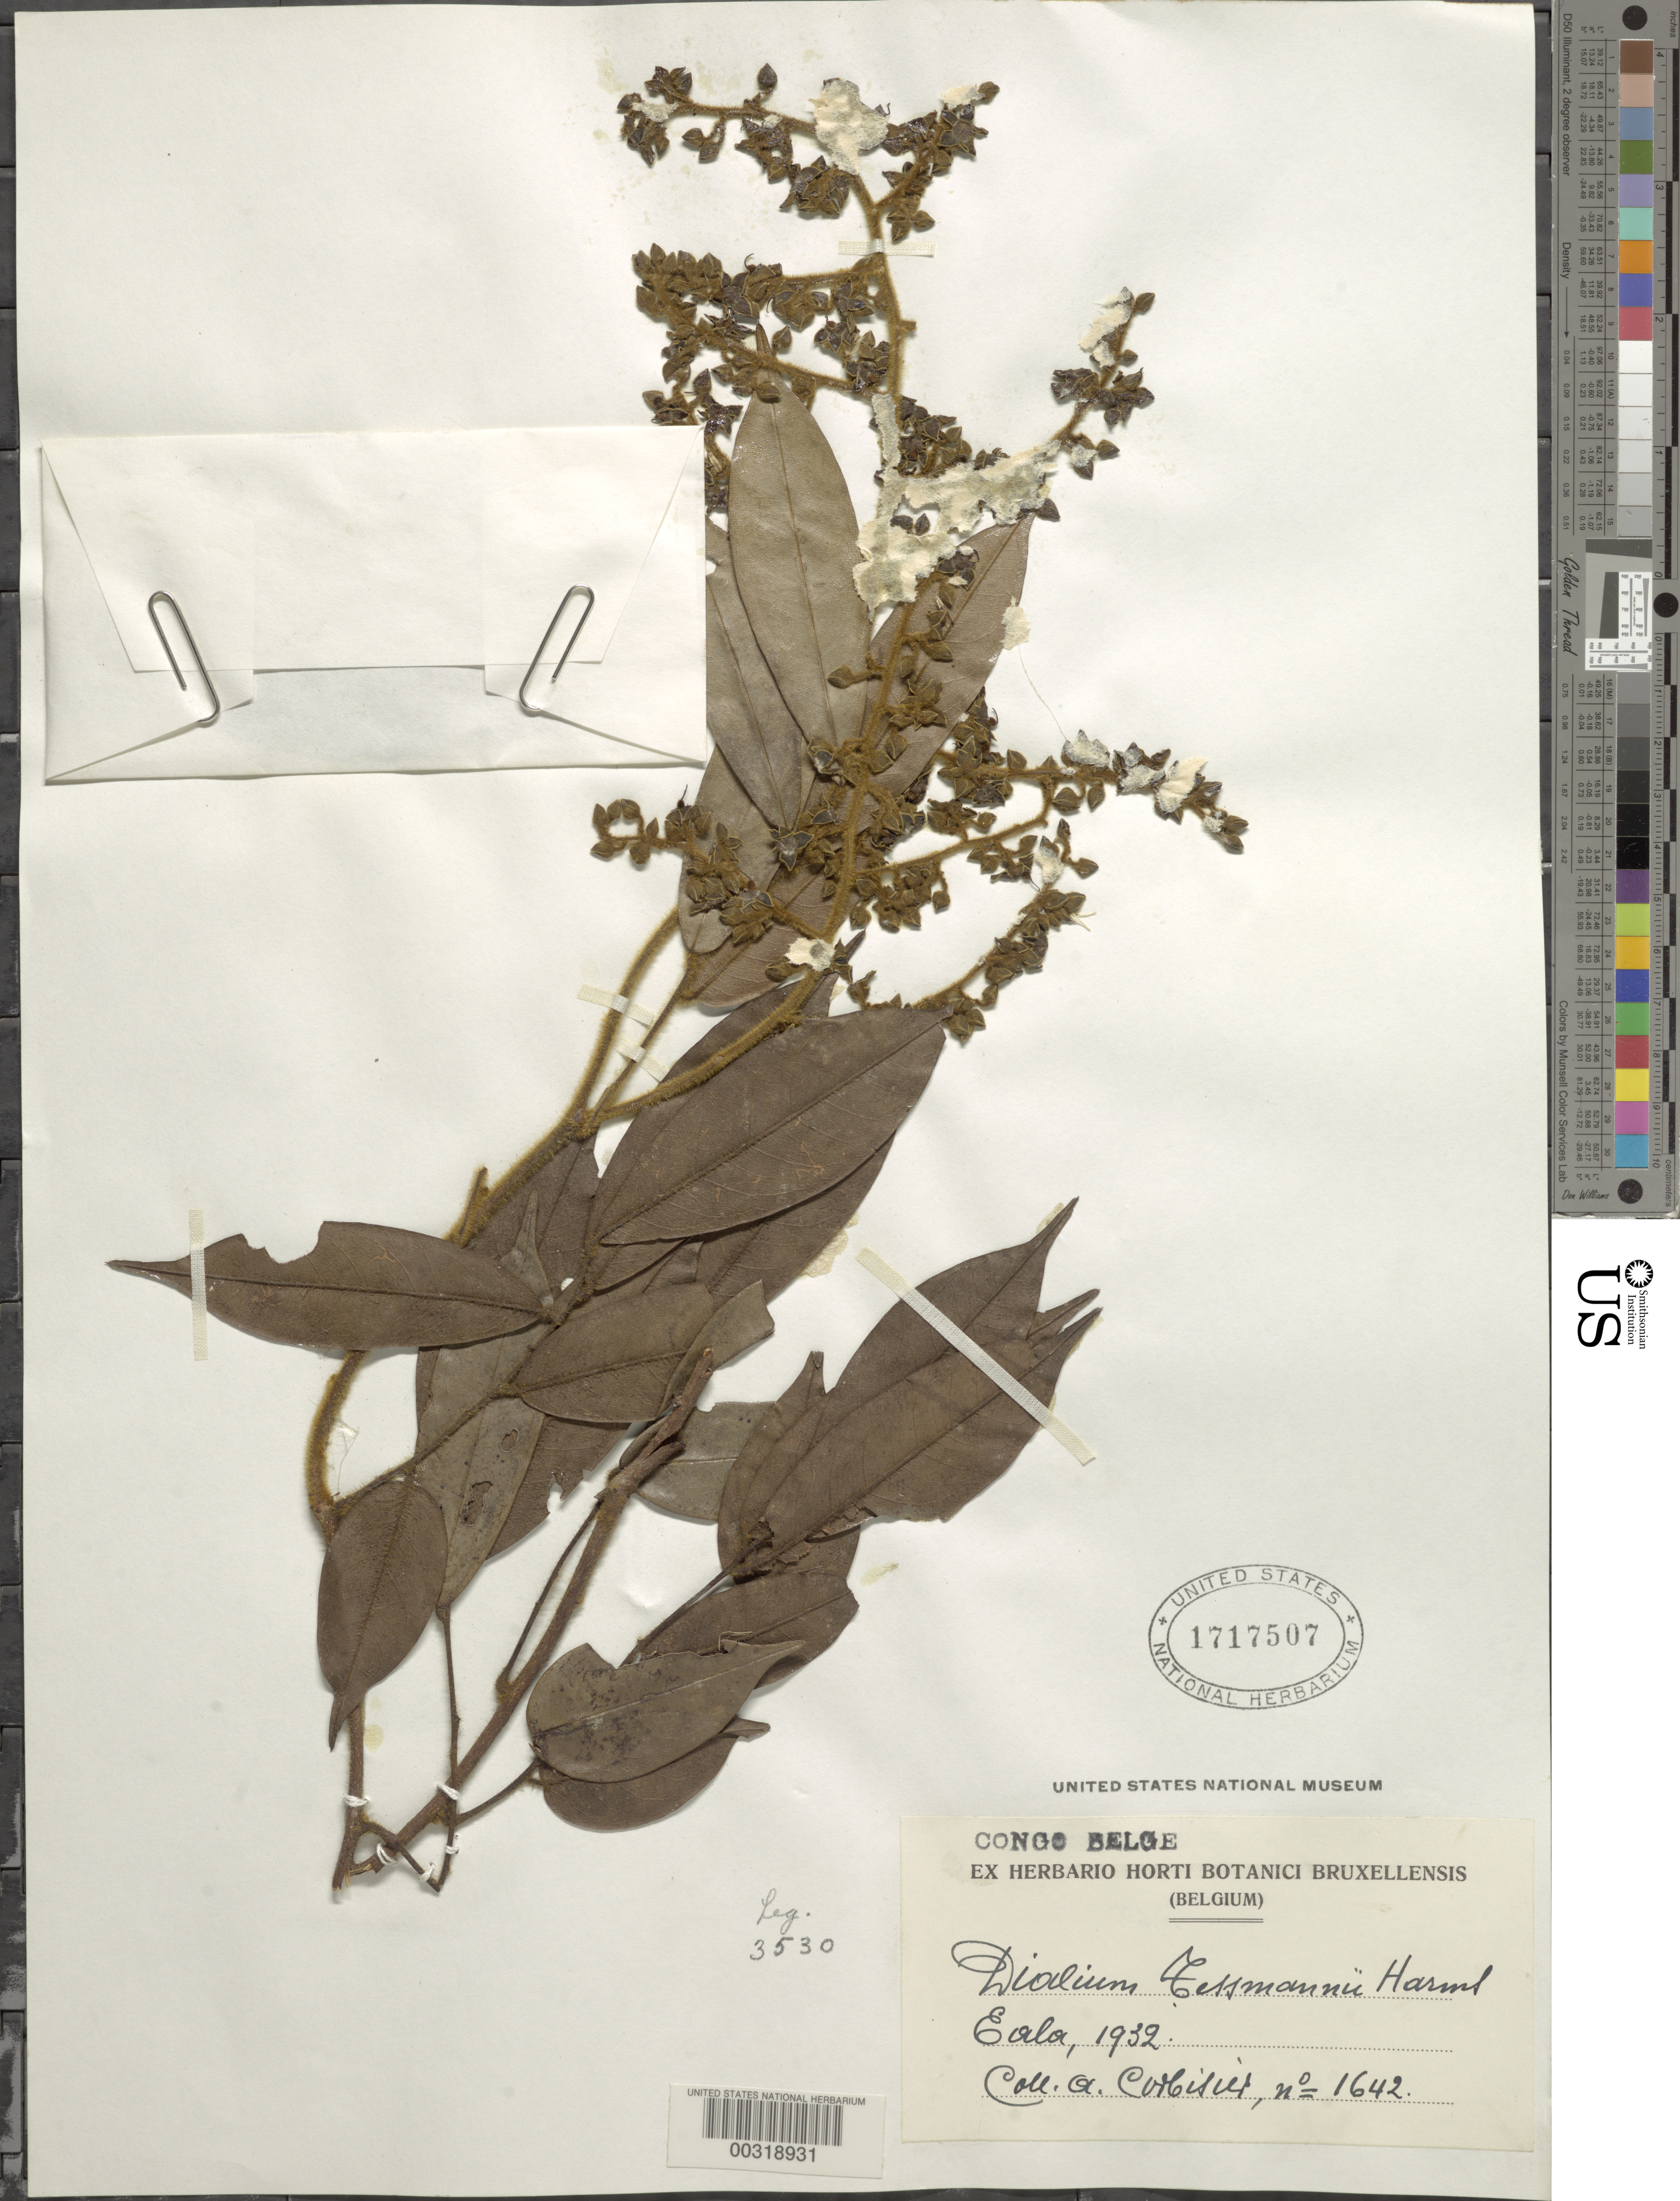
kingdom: Plantae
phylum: Tracheophyta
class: Magnoliopsida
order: Fabales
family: Fabaceae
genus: Dialium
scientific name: Dialium tessmannii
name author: Harms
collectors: A. Corbisier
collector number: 1642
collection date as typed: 1932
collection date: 1932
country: Congo, Democratic Republic of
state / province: Équateur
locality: Eala; coquilhatv. terr.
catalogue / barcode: US 1717507